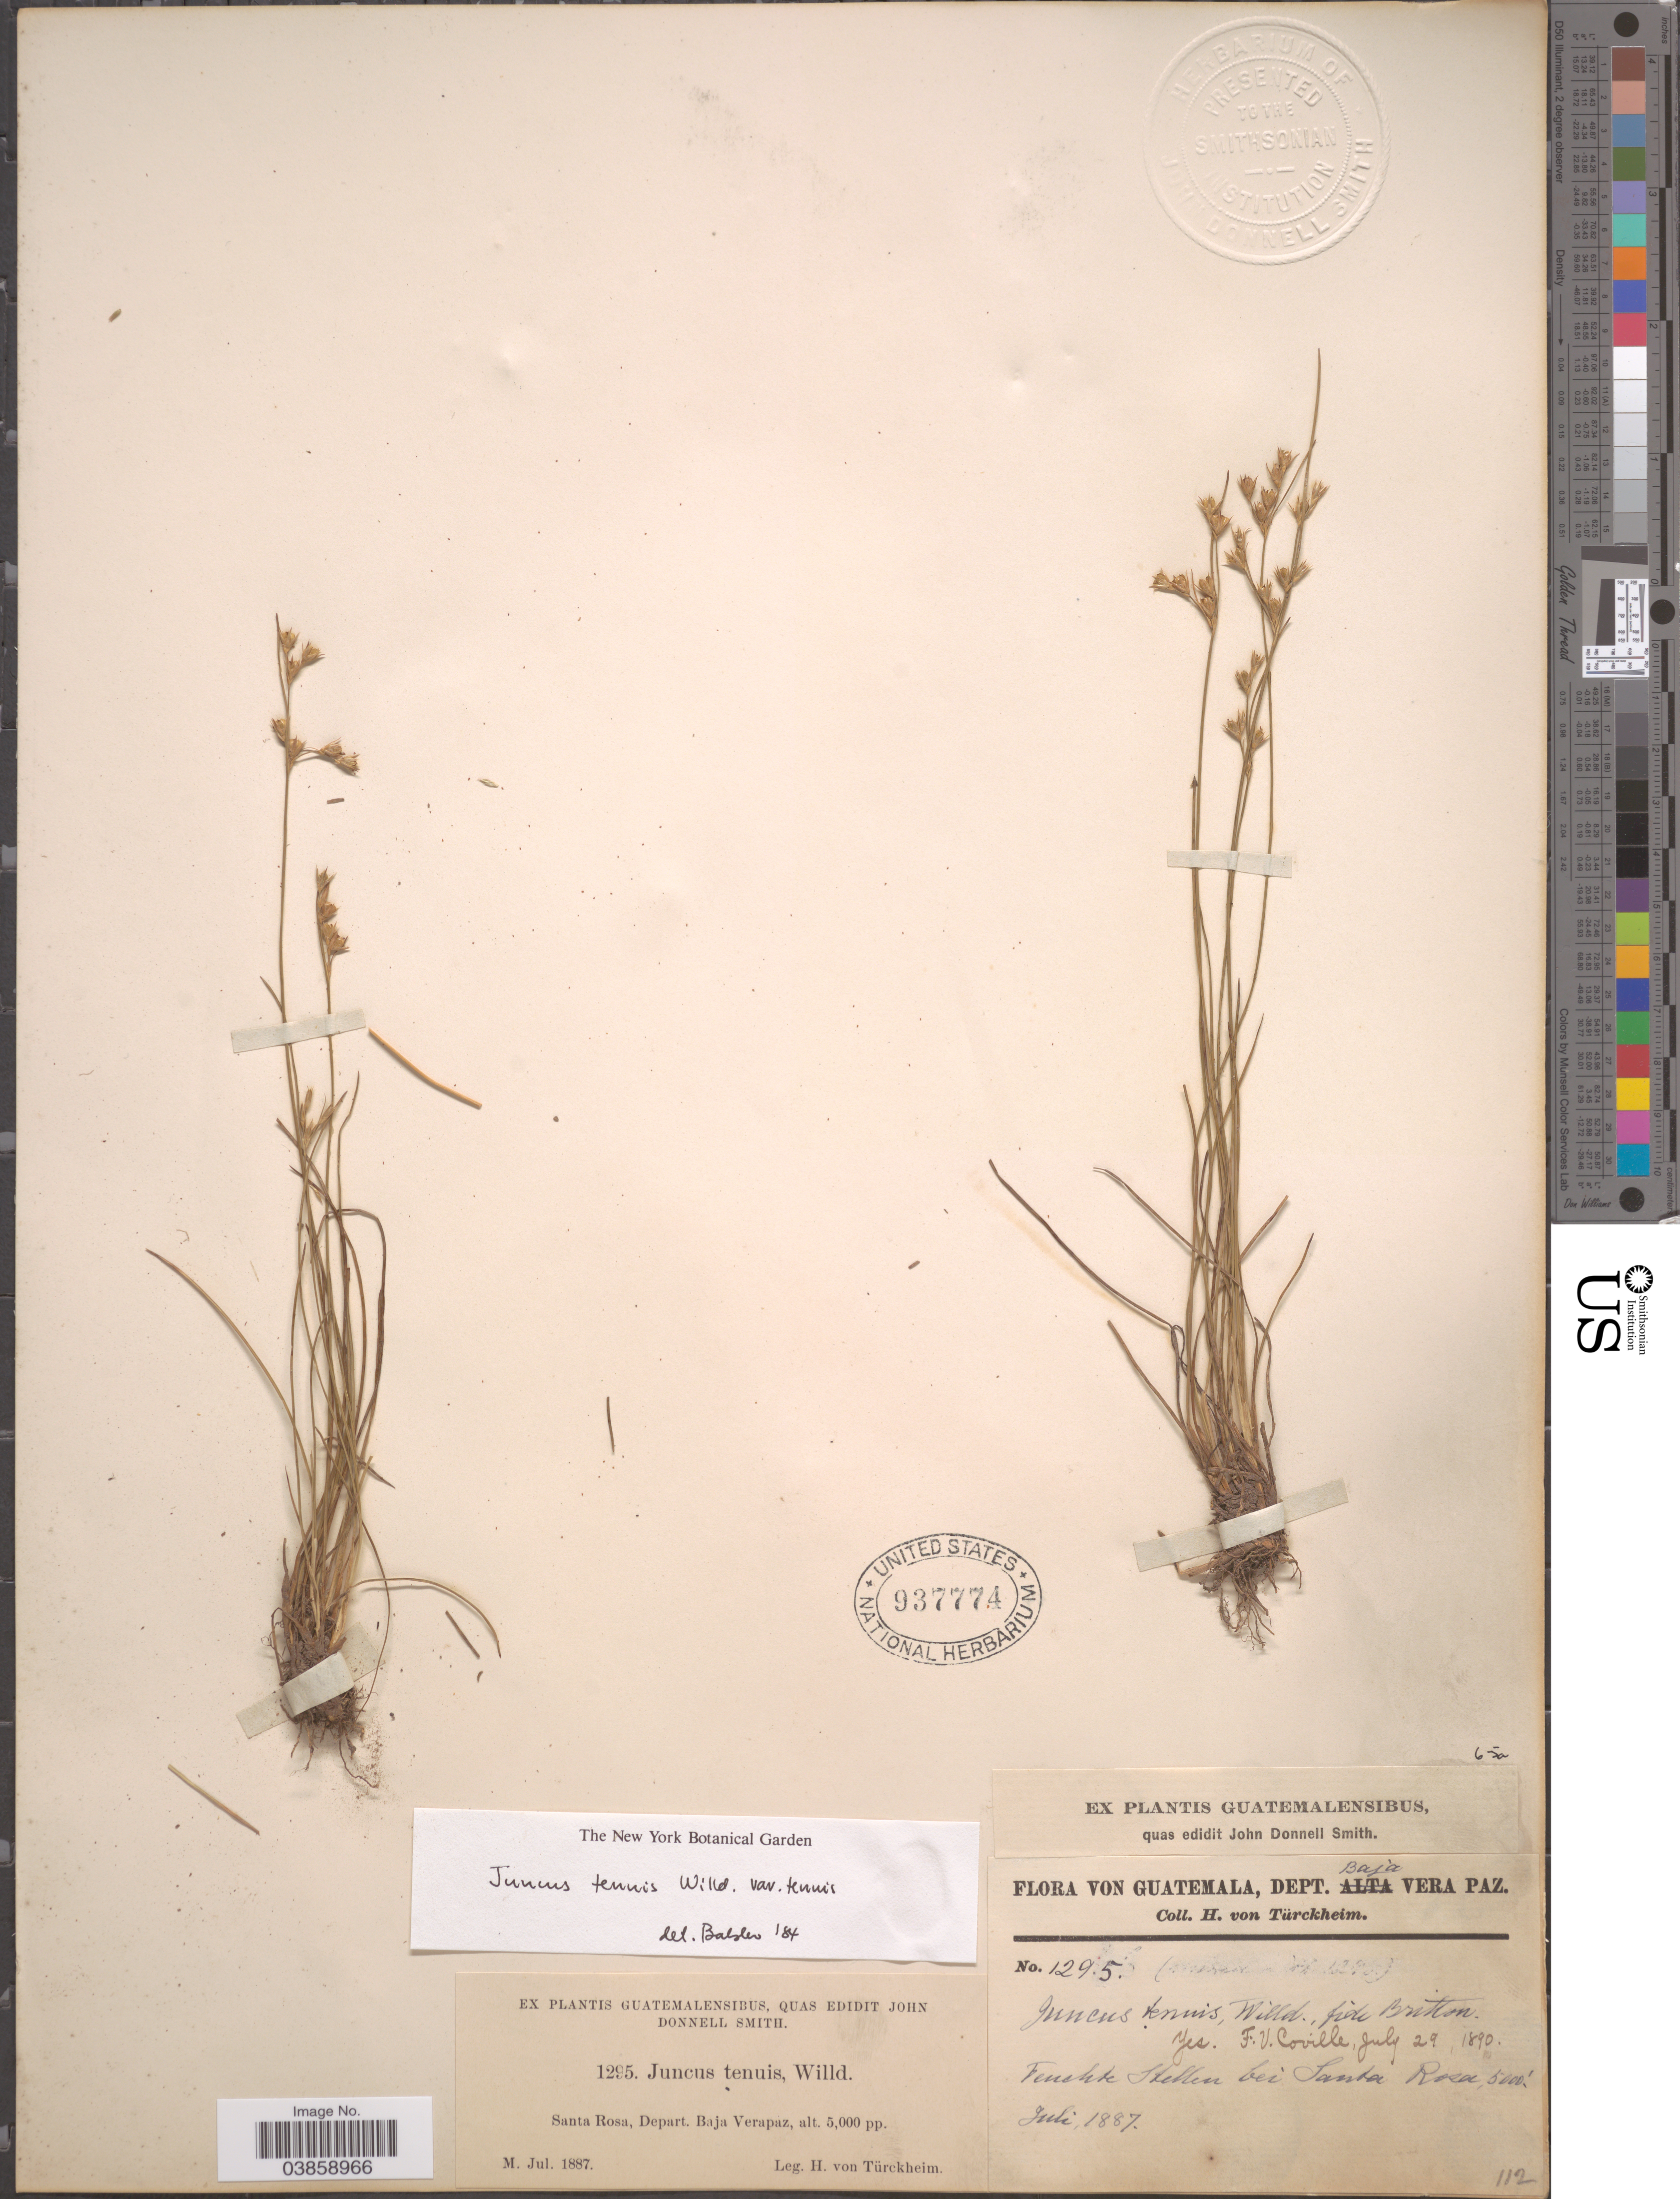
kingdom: Plantae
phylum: Tracheophyta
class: Liliopsida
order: Poales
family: Juncaceae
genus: Juncus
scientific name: Juncus tenuis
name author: Willd.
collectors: H. von Türckheim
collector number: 1295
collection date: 1887-07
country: Guatemala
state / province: Baja Verapaz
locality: Santa Rosa, Depart. Baja Verapaz. Feuchte Hellen bei Santa Rosa.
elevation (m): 1524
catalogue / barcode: US 93774